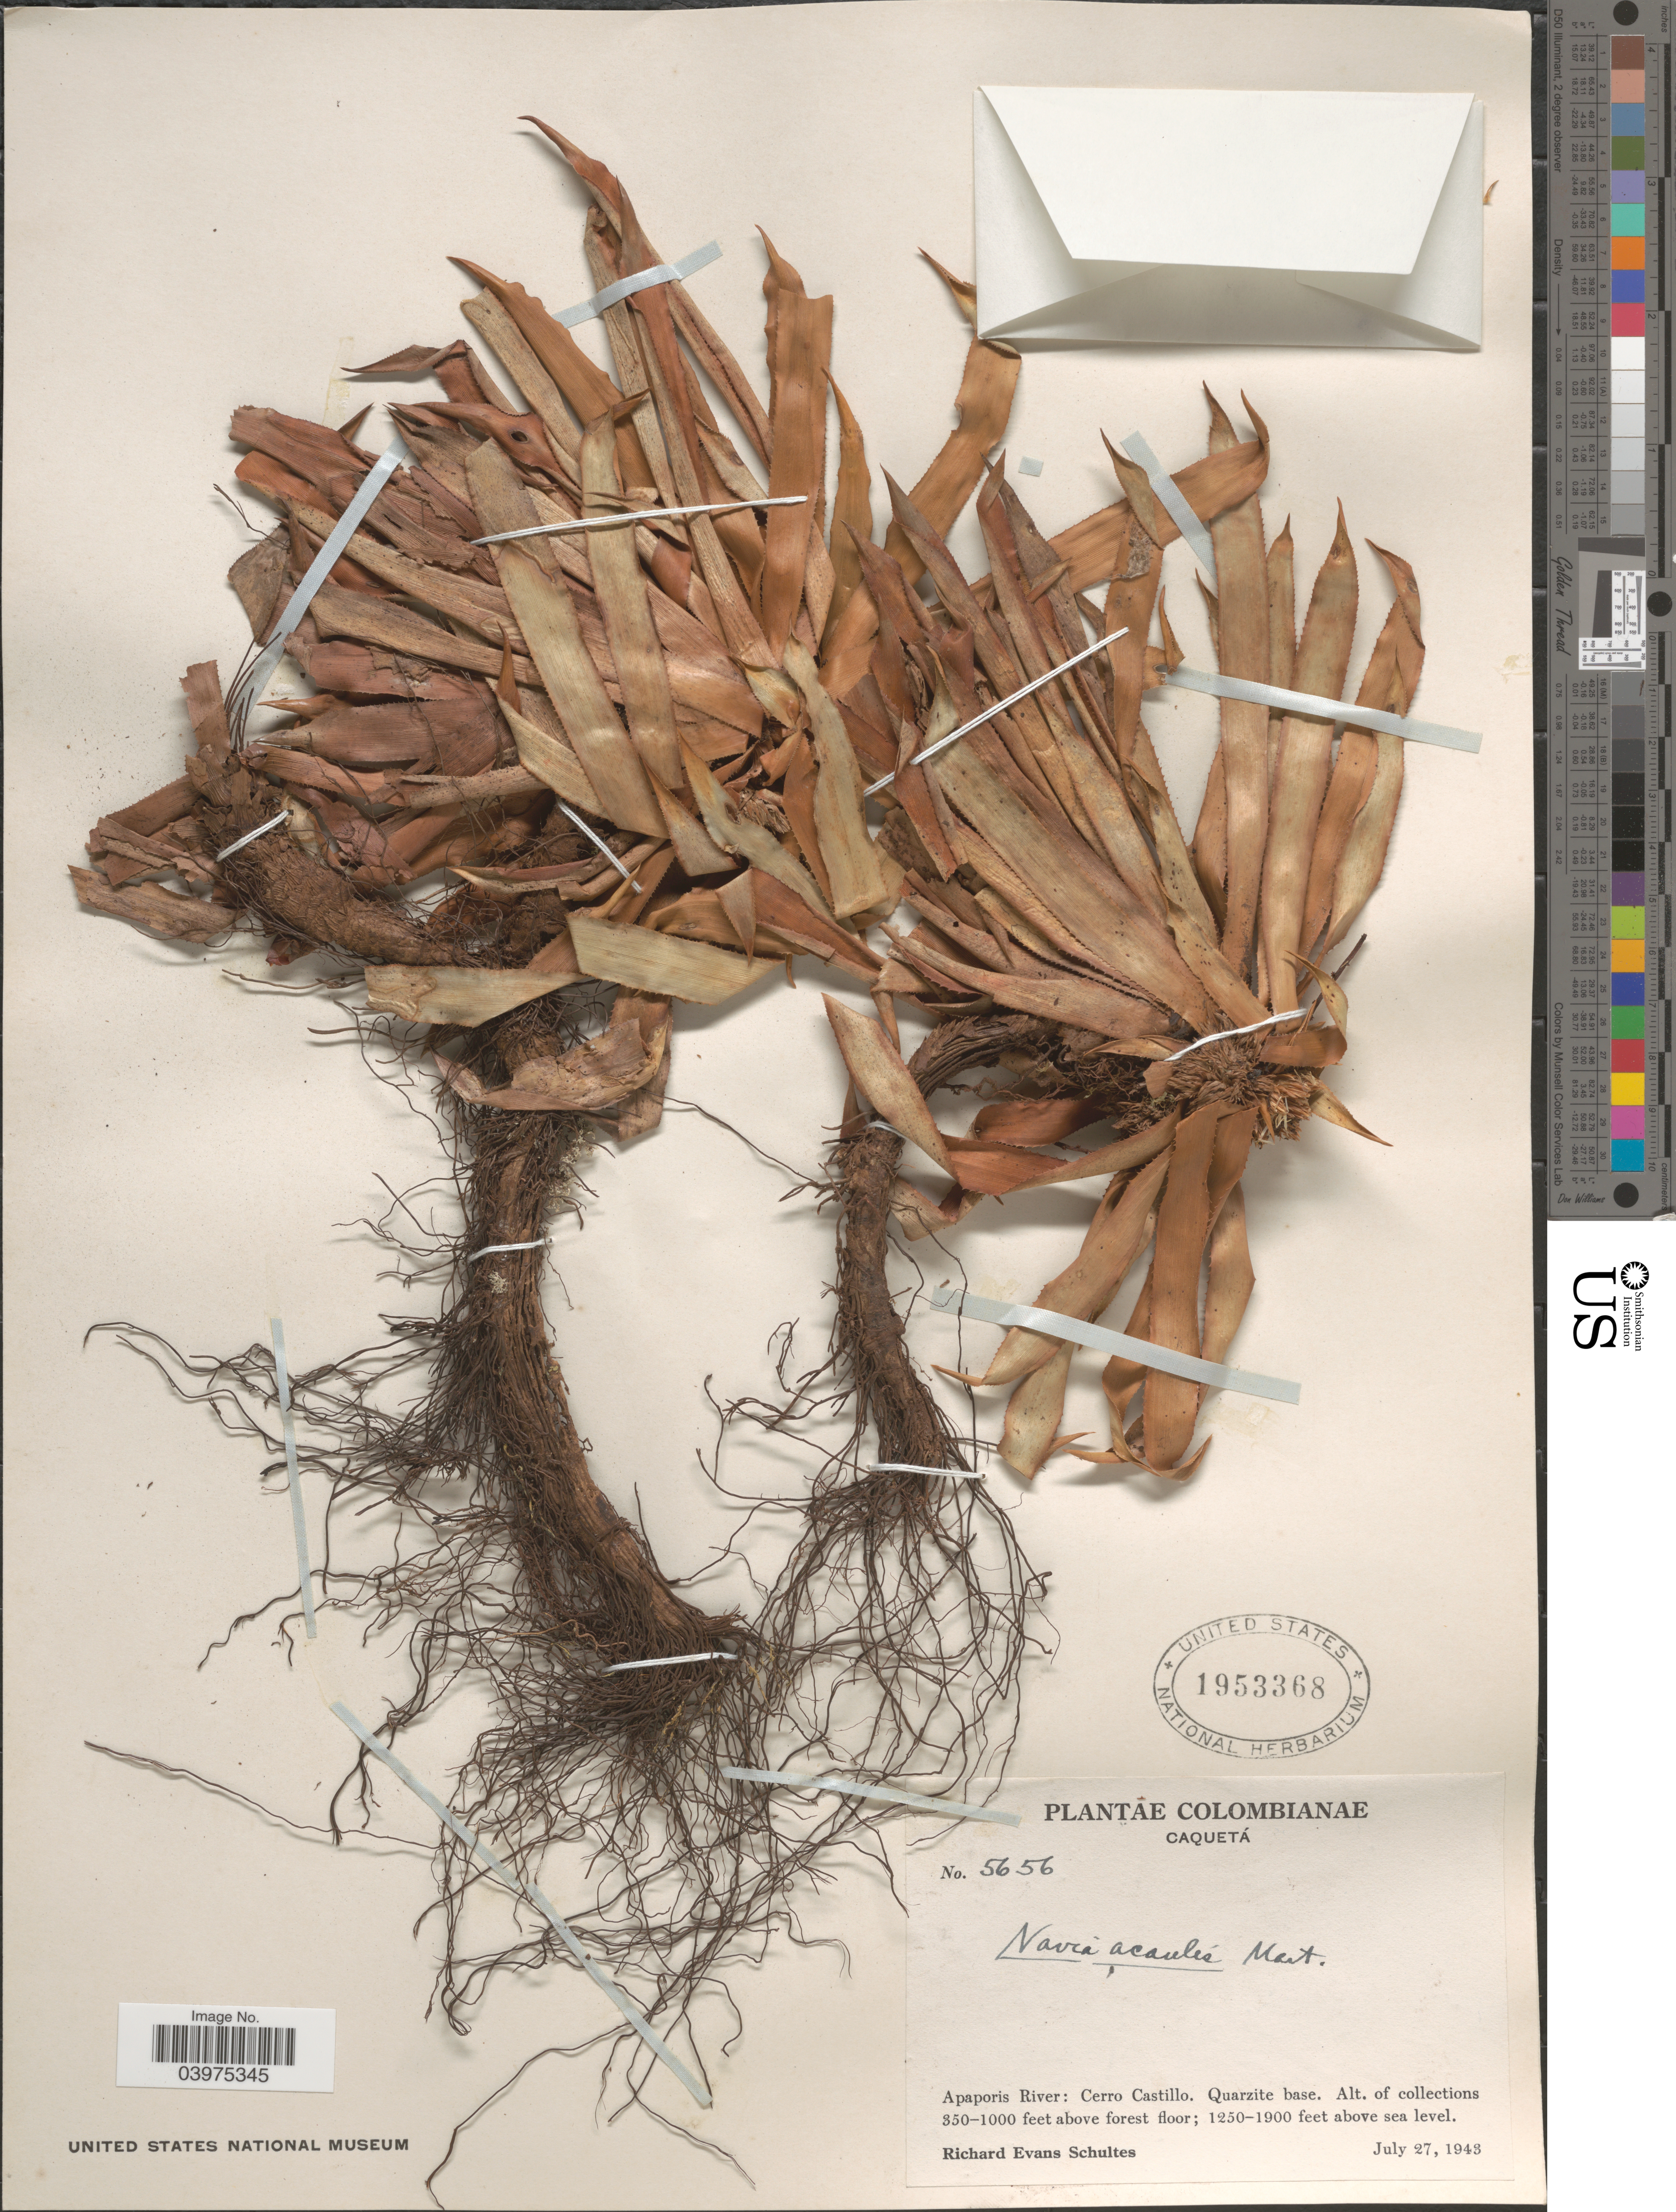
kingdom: Plantae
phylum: Tracheophyta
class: Liliopsida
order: Poales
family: Bromeliaceae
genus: Navia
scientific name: Navia acaulis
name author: Mart. ex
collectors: R. E. Schultes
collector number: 5656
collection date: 1943-07-27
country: Colombia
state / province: Caquetá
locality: Apaporis River: Cerro Castillo. Quarzite base.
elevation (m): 107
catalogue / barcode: US 1953368